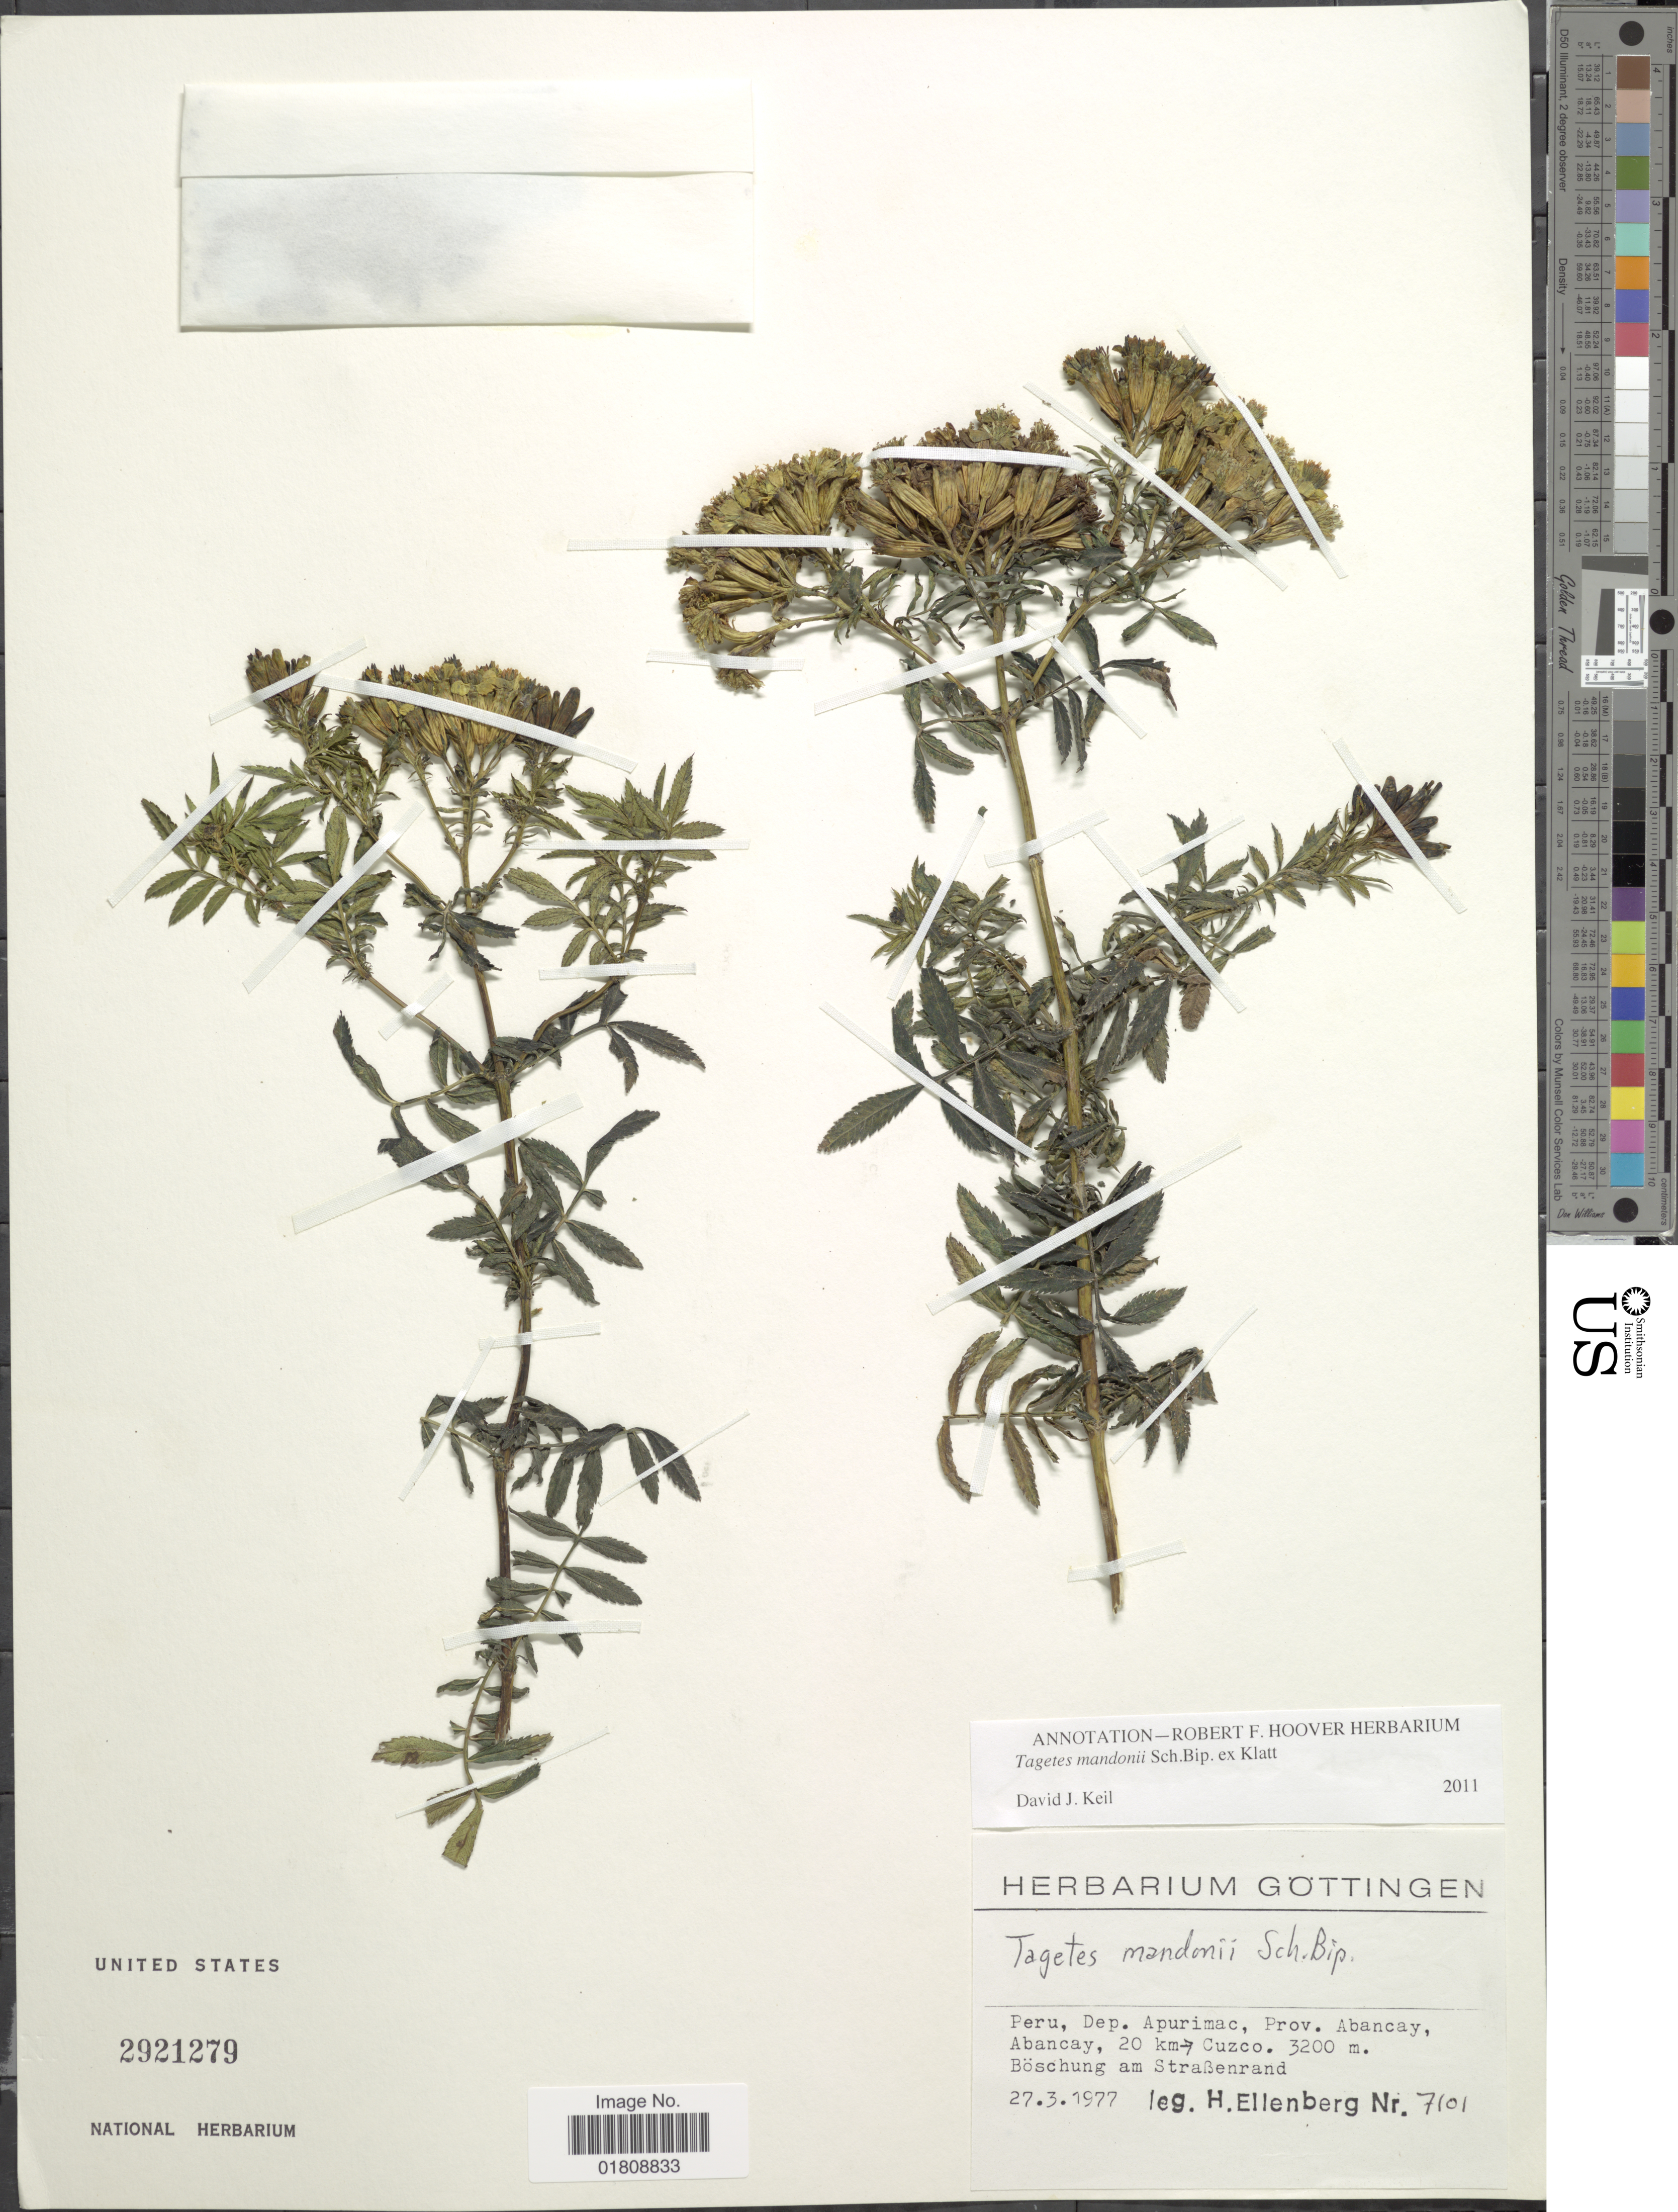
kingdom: Plantae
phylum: Tracheophyta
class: Magnoliopsida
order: Asterales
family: Asteraceae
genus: Tagetes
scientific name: Tagetes mandonii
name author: Sch. Bip. ex Klatt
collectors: H. Ellenberg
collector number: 7101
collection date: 1977-03-27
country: Peru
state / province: Apurímac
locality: Prov. Abancay, Abancay, 20 km Cuzco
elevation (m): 3200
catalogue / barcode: US 2921279